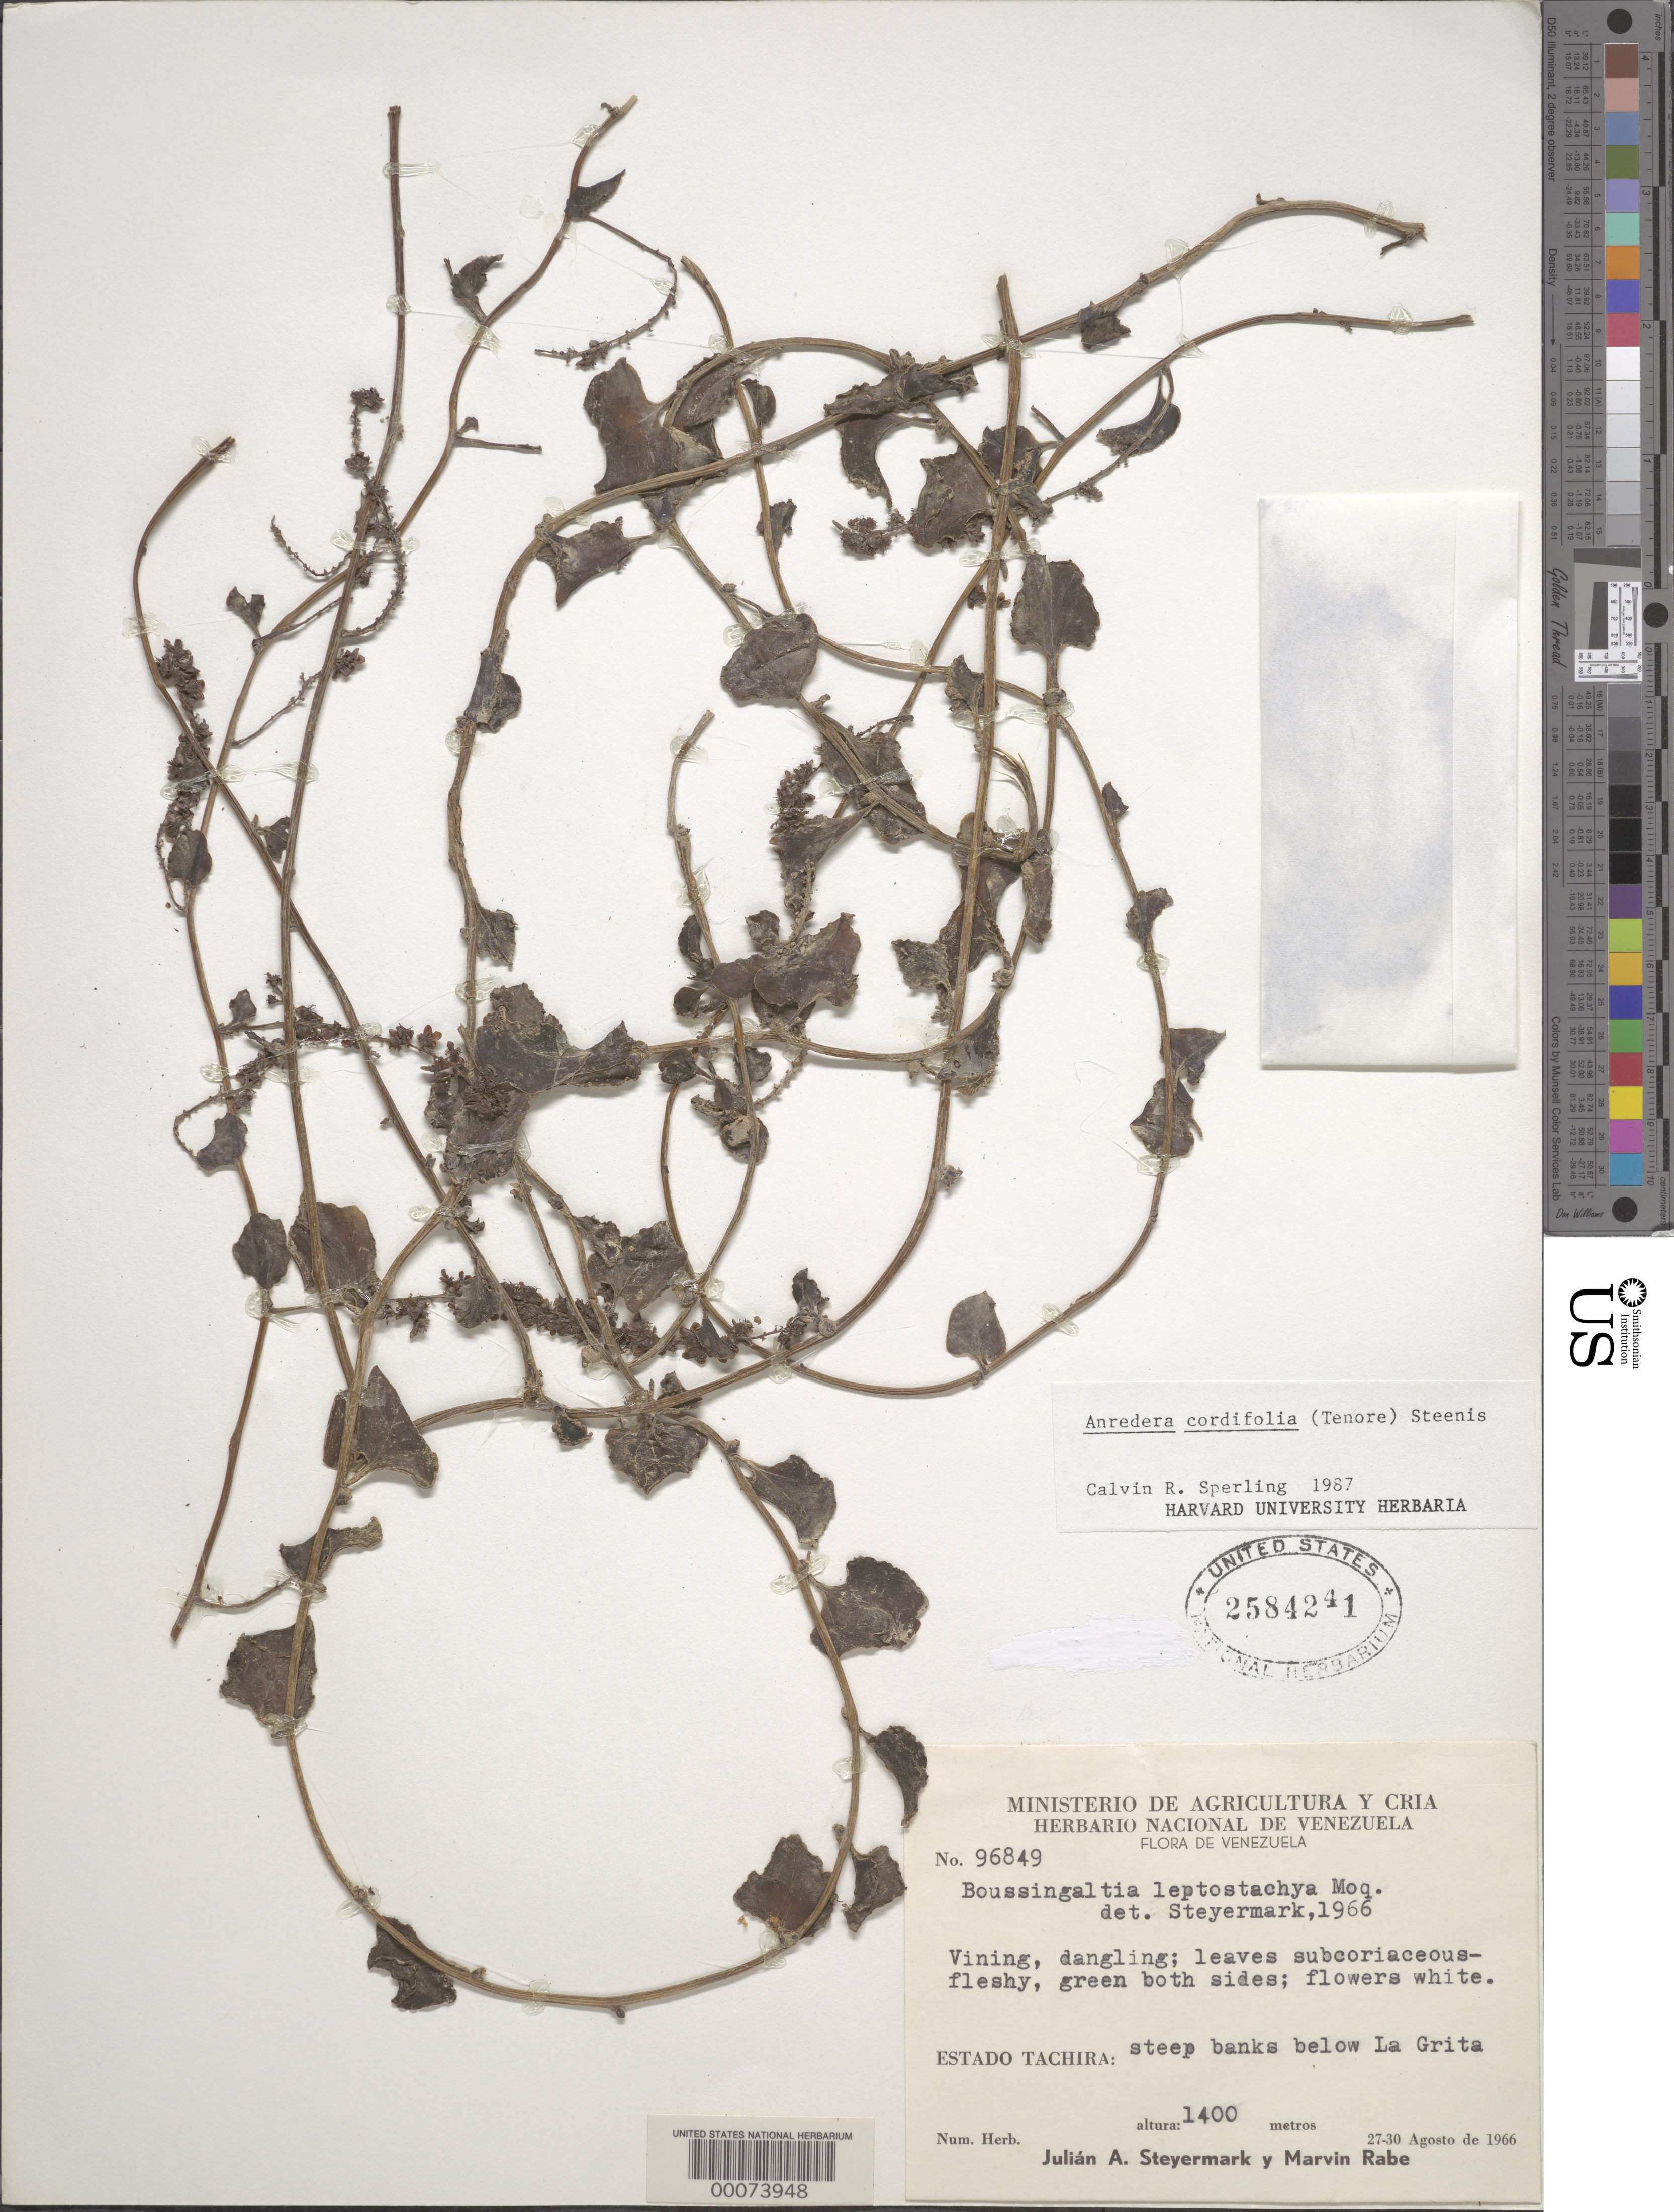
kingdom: Plantae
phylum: Tracheophyta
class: Magnoliopsida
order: Caryophyllales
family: Basellaceae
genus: Anredera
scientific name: Anredera cordifolia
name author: (Ten.) Steenis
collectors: J. Steyermark & M. Rabe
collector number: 96849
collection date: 1966-08-27/1966-08-30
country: Venezuela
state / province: Tachira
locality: Steep banks below La Grita.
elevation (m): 1400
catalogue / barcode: US 2584241